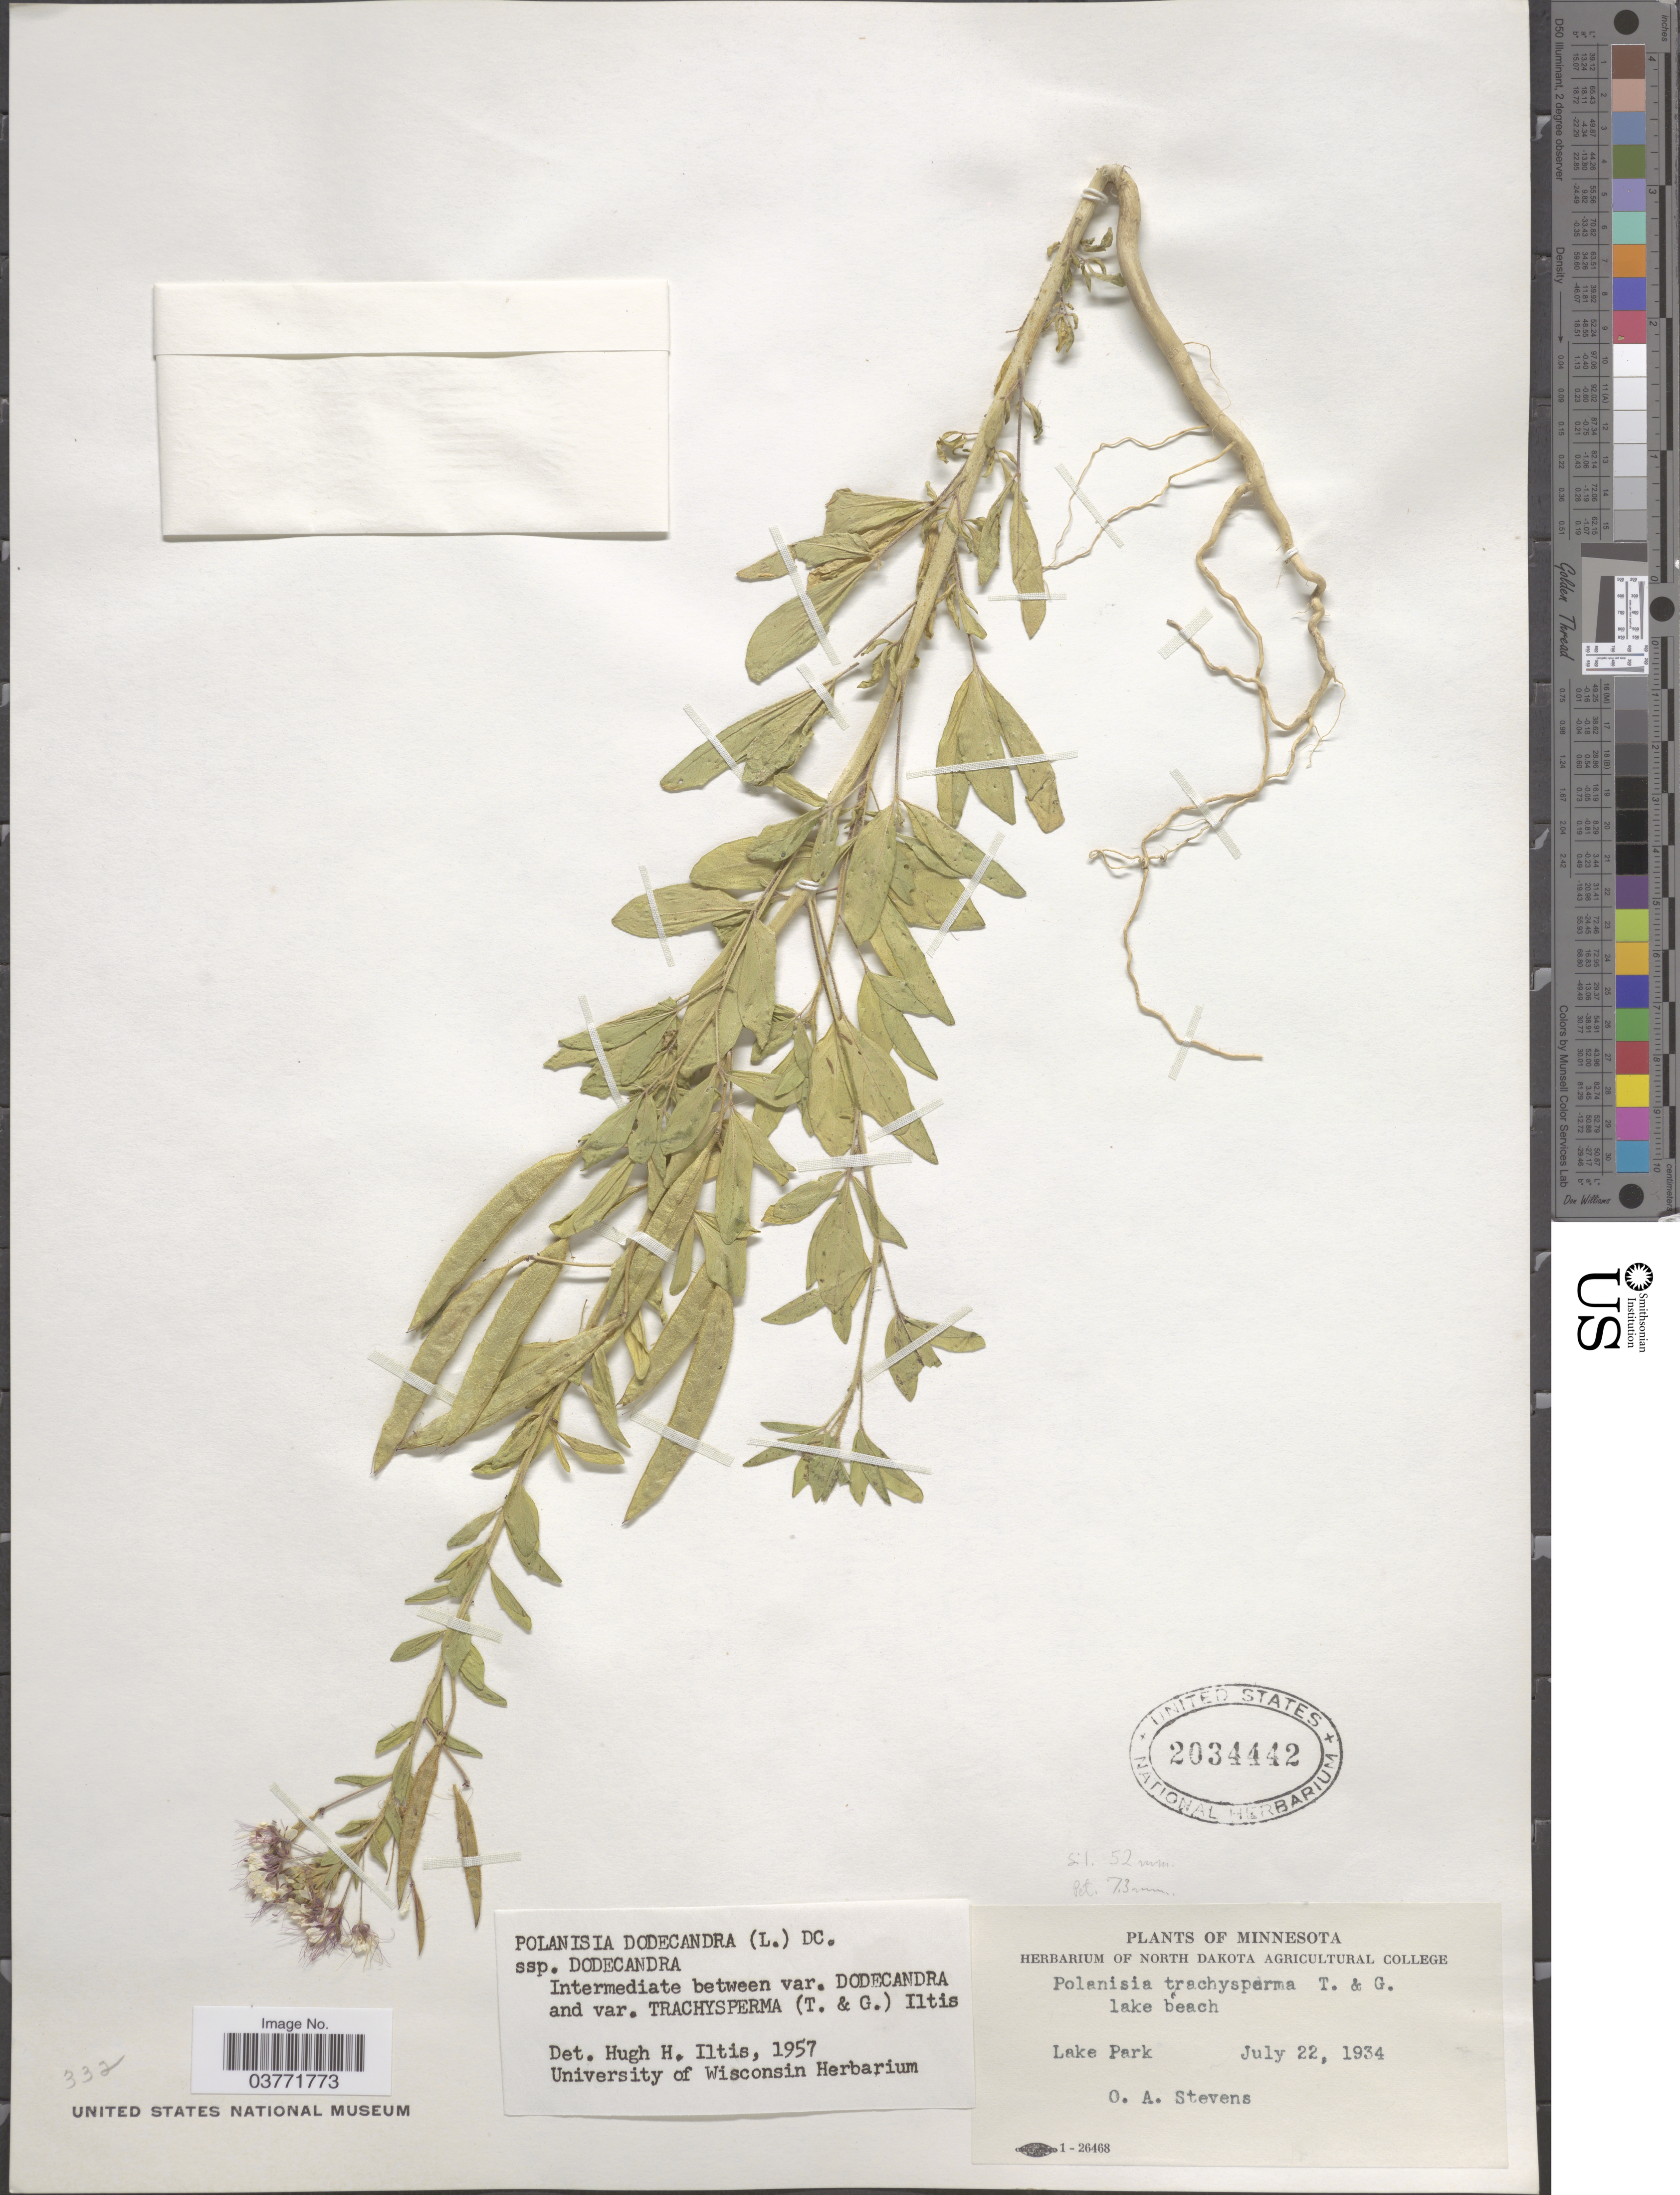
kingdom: Plantae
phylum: Tracheophyta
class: Magnoliopsida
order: Brassicales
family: Cleomaceae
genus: Polanisia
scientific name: Polanisia dodecandra subsp. dodecandra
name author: (L.) DC.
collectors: O. A. Stevens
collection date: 1934-07-22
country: United States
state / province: Minnesota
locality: Lake Park.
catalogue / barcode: US 2034442